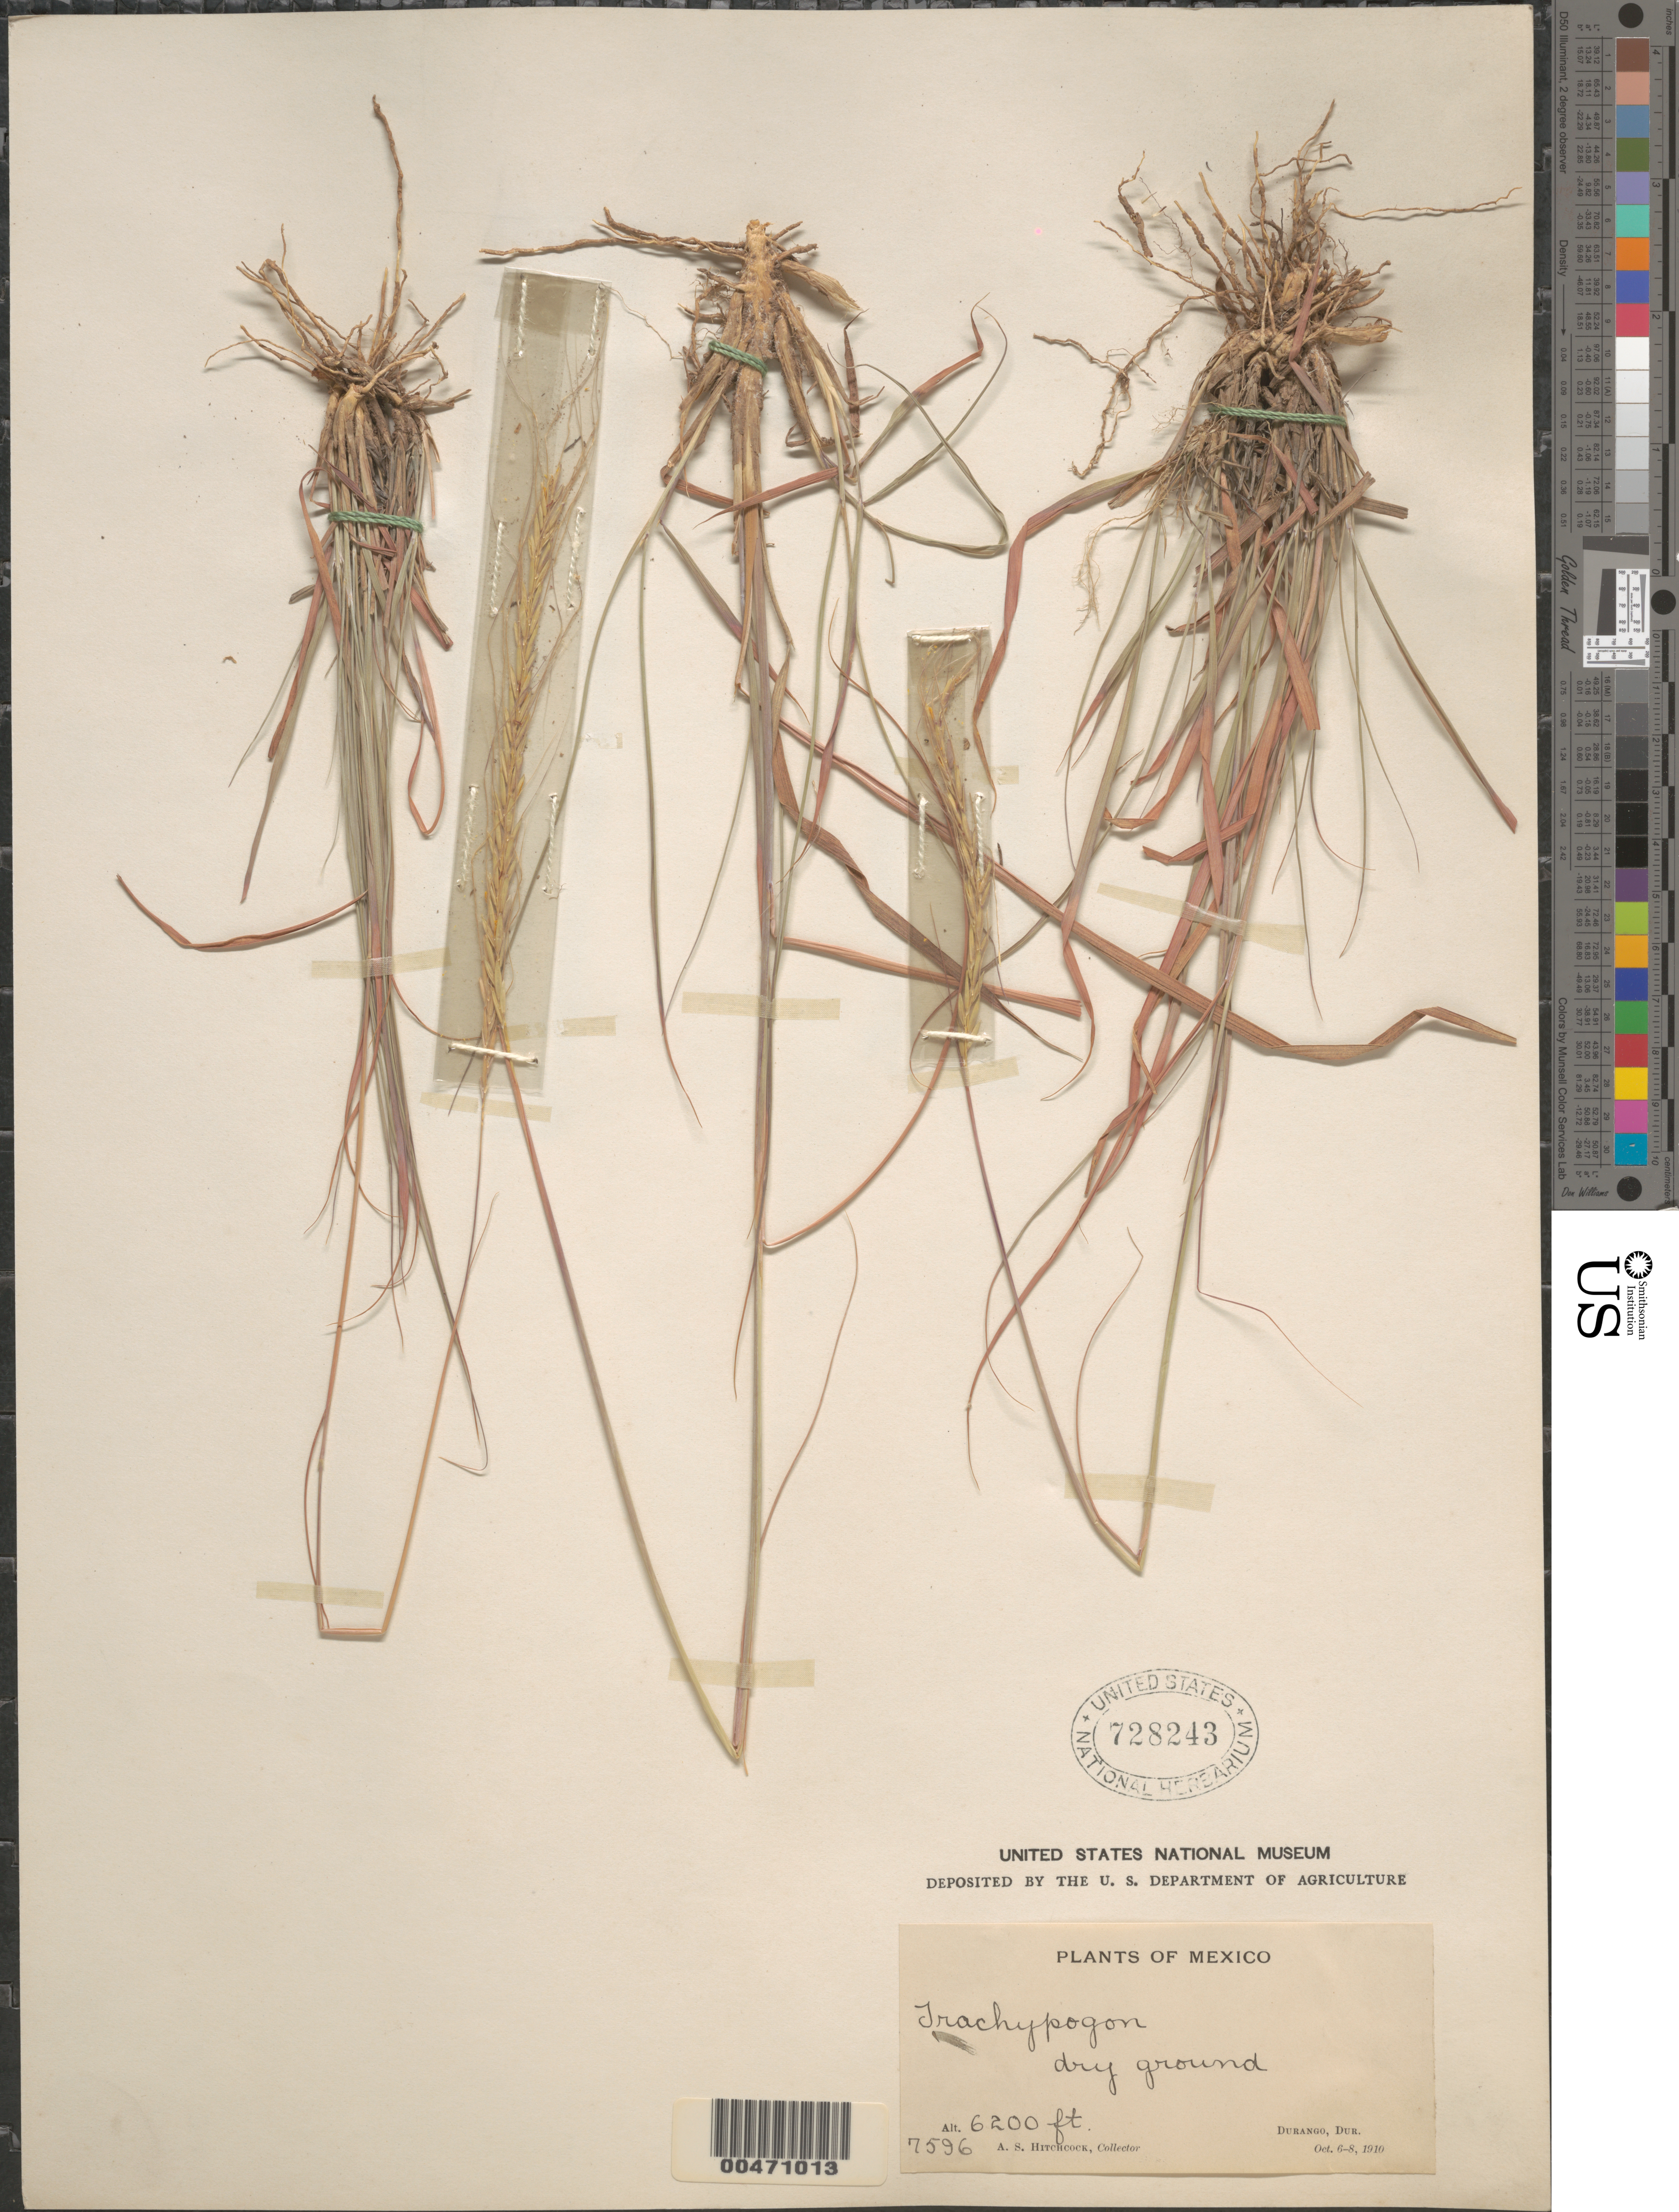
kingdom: Plantae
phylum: Tracheophyta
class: Liliopsida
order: Poales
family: Poaceae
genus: Trachypogon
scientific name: Trachypogon secundus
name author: (J. Presl) Scribn.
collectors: A. S. Hitchcock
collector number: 7596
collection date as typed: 6 Oct 1910 to 8 Oct 1910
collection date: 1910-10-06/1910-10-08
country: Mexico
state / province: Durango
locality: Durango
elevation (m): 1890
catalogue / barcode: US 728243